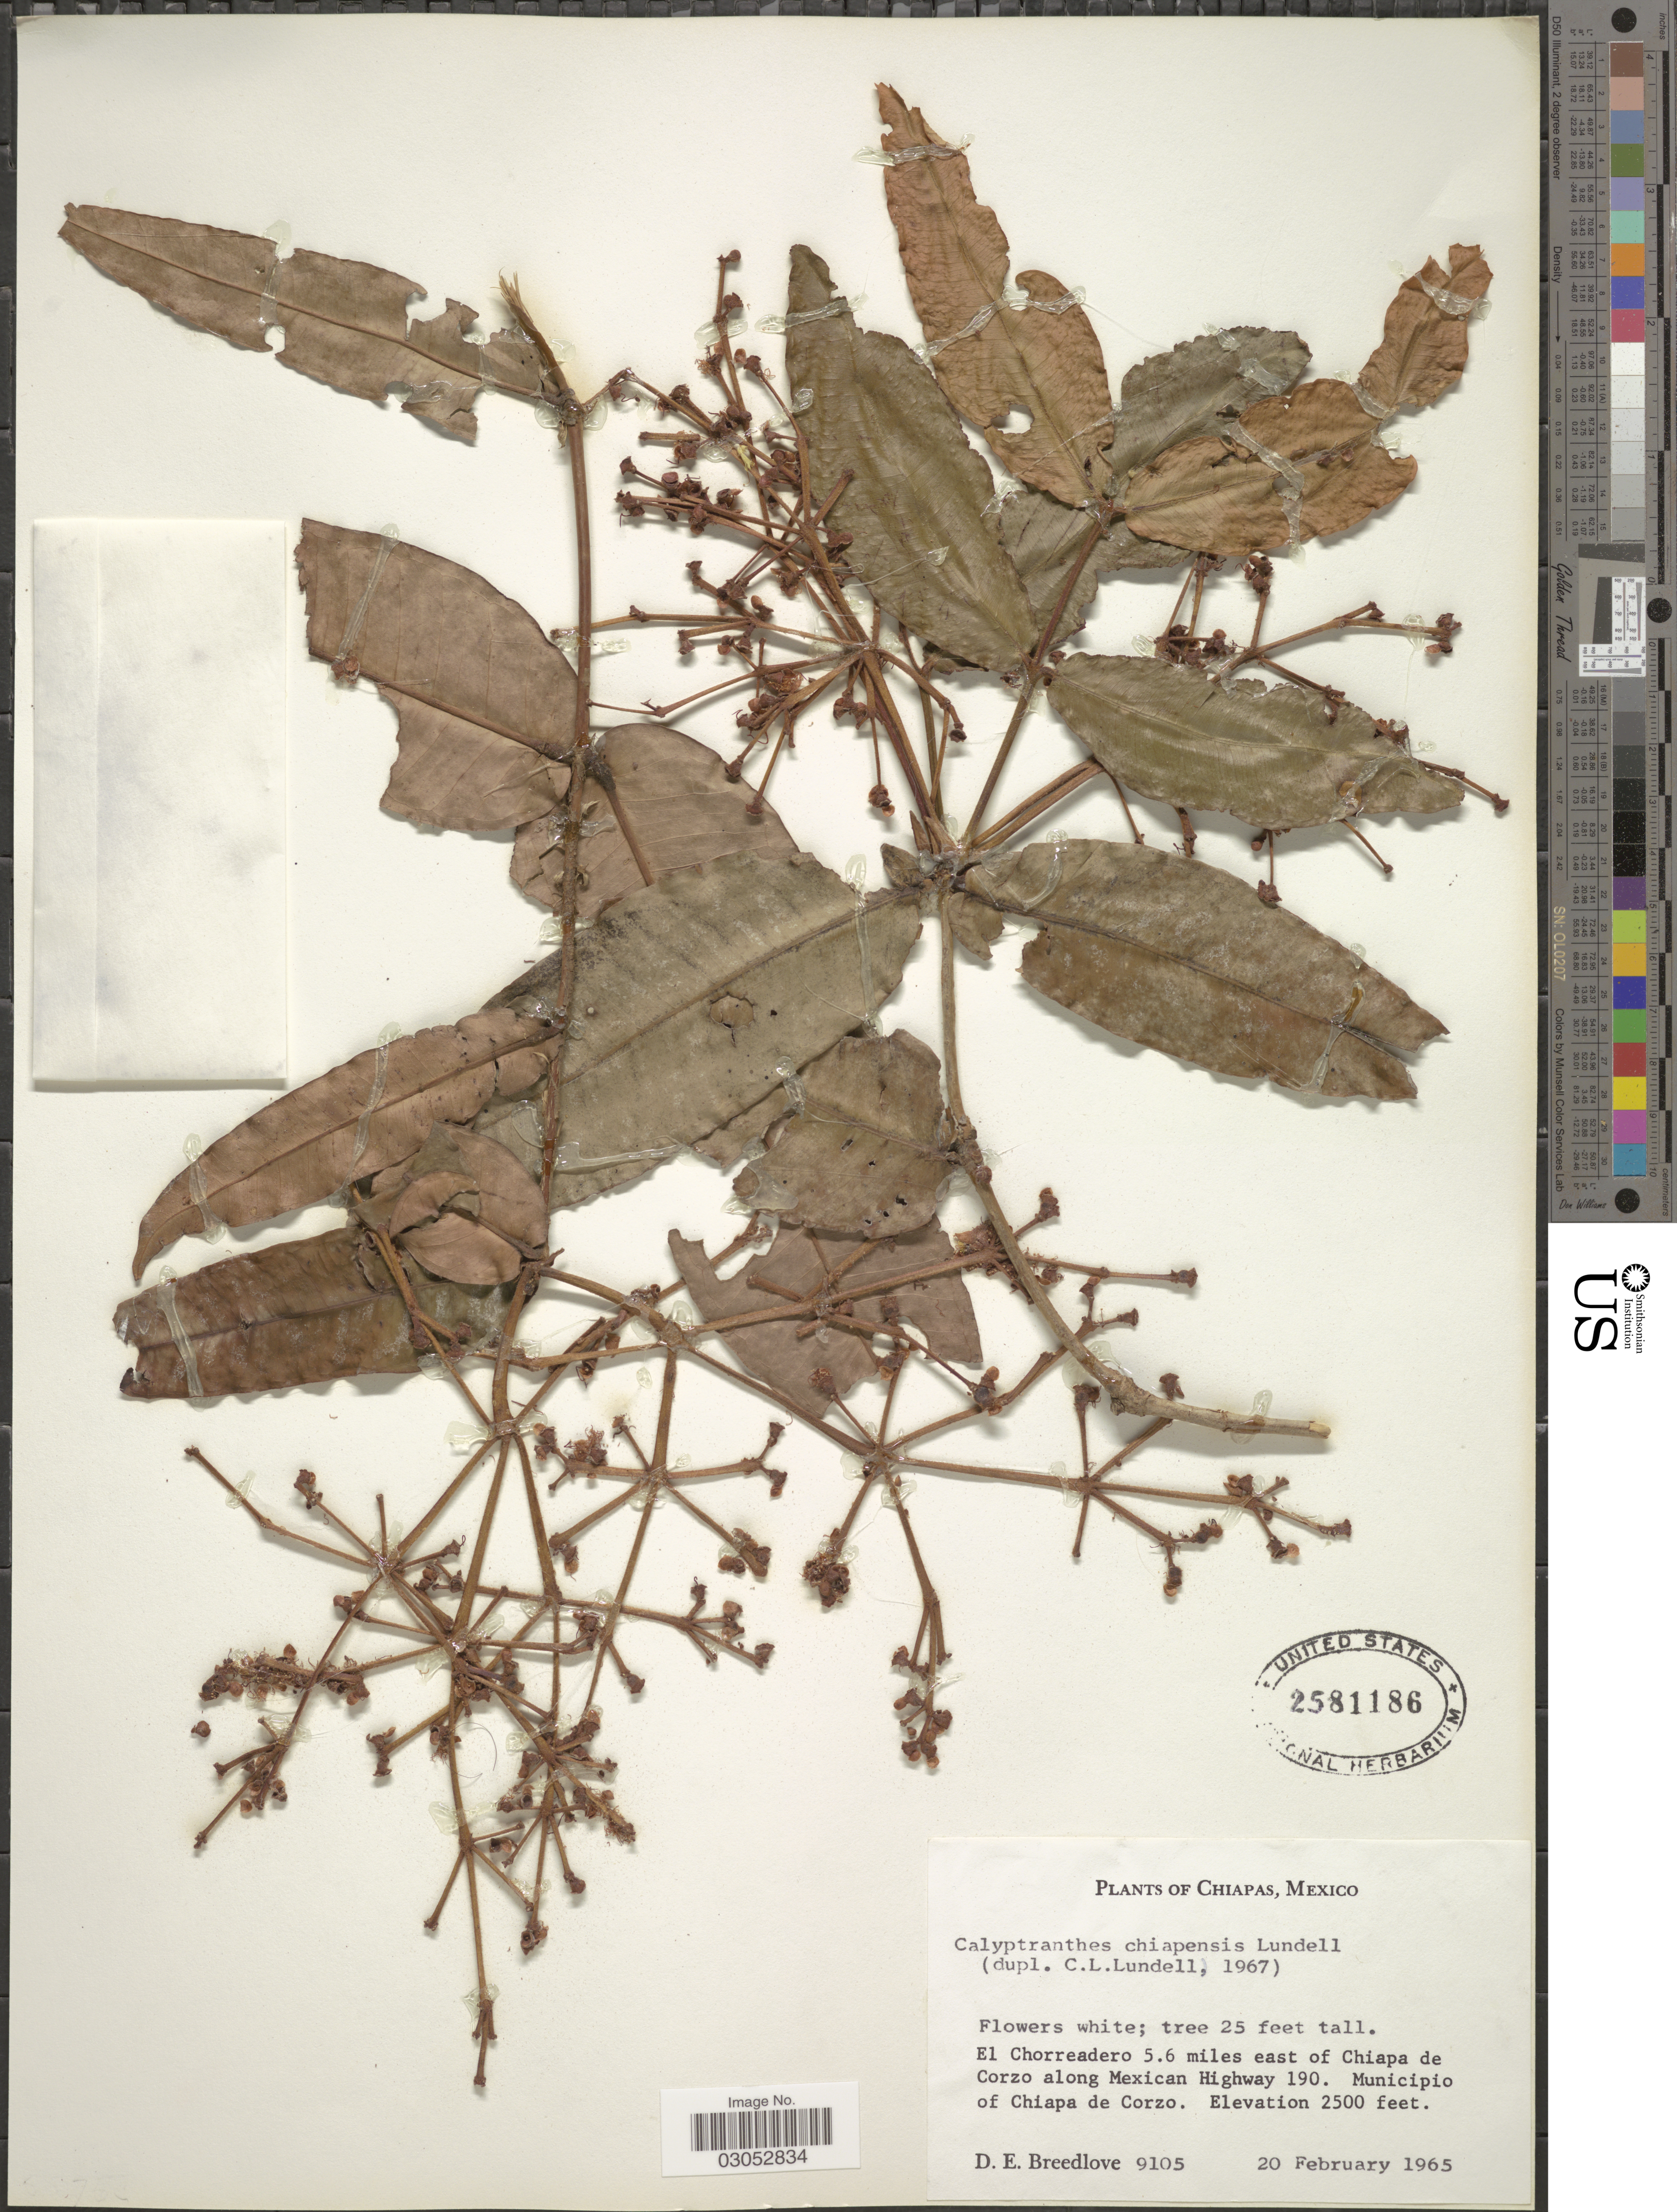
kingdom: Plantae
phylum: Tracheophyta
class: Magnoliopsida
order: Myrtales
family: Myrtaceae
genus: Myrcia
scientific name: Myrcia bartlettii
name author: (Standl.) A.R. Lourenço & Sánchez-Cháv.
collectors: D. E. Breedlove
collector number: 9105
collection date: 1965-02-20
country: Mexico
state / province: Chiapas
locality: El Chorreadero 5.6 miles east of Chiapa de Corzo along Mexican Highway 190. Municipio of Chiapa de Corzo.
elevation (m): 762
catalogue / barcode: US 2581186